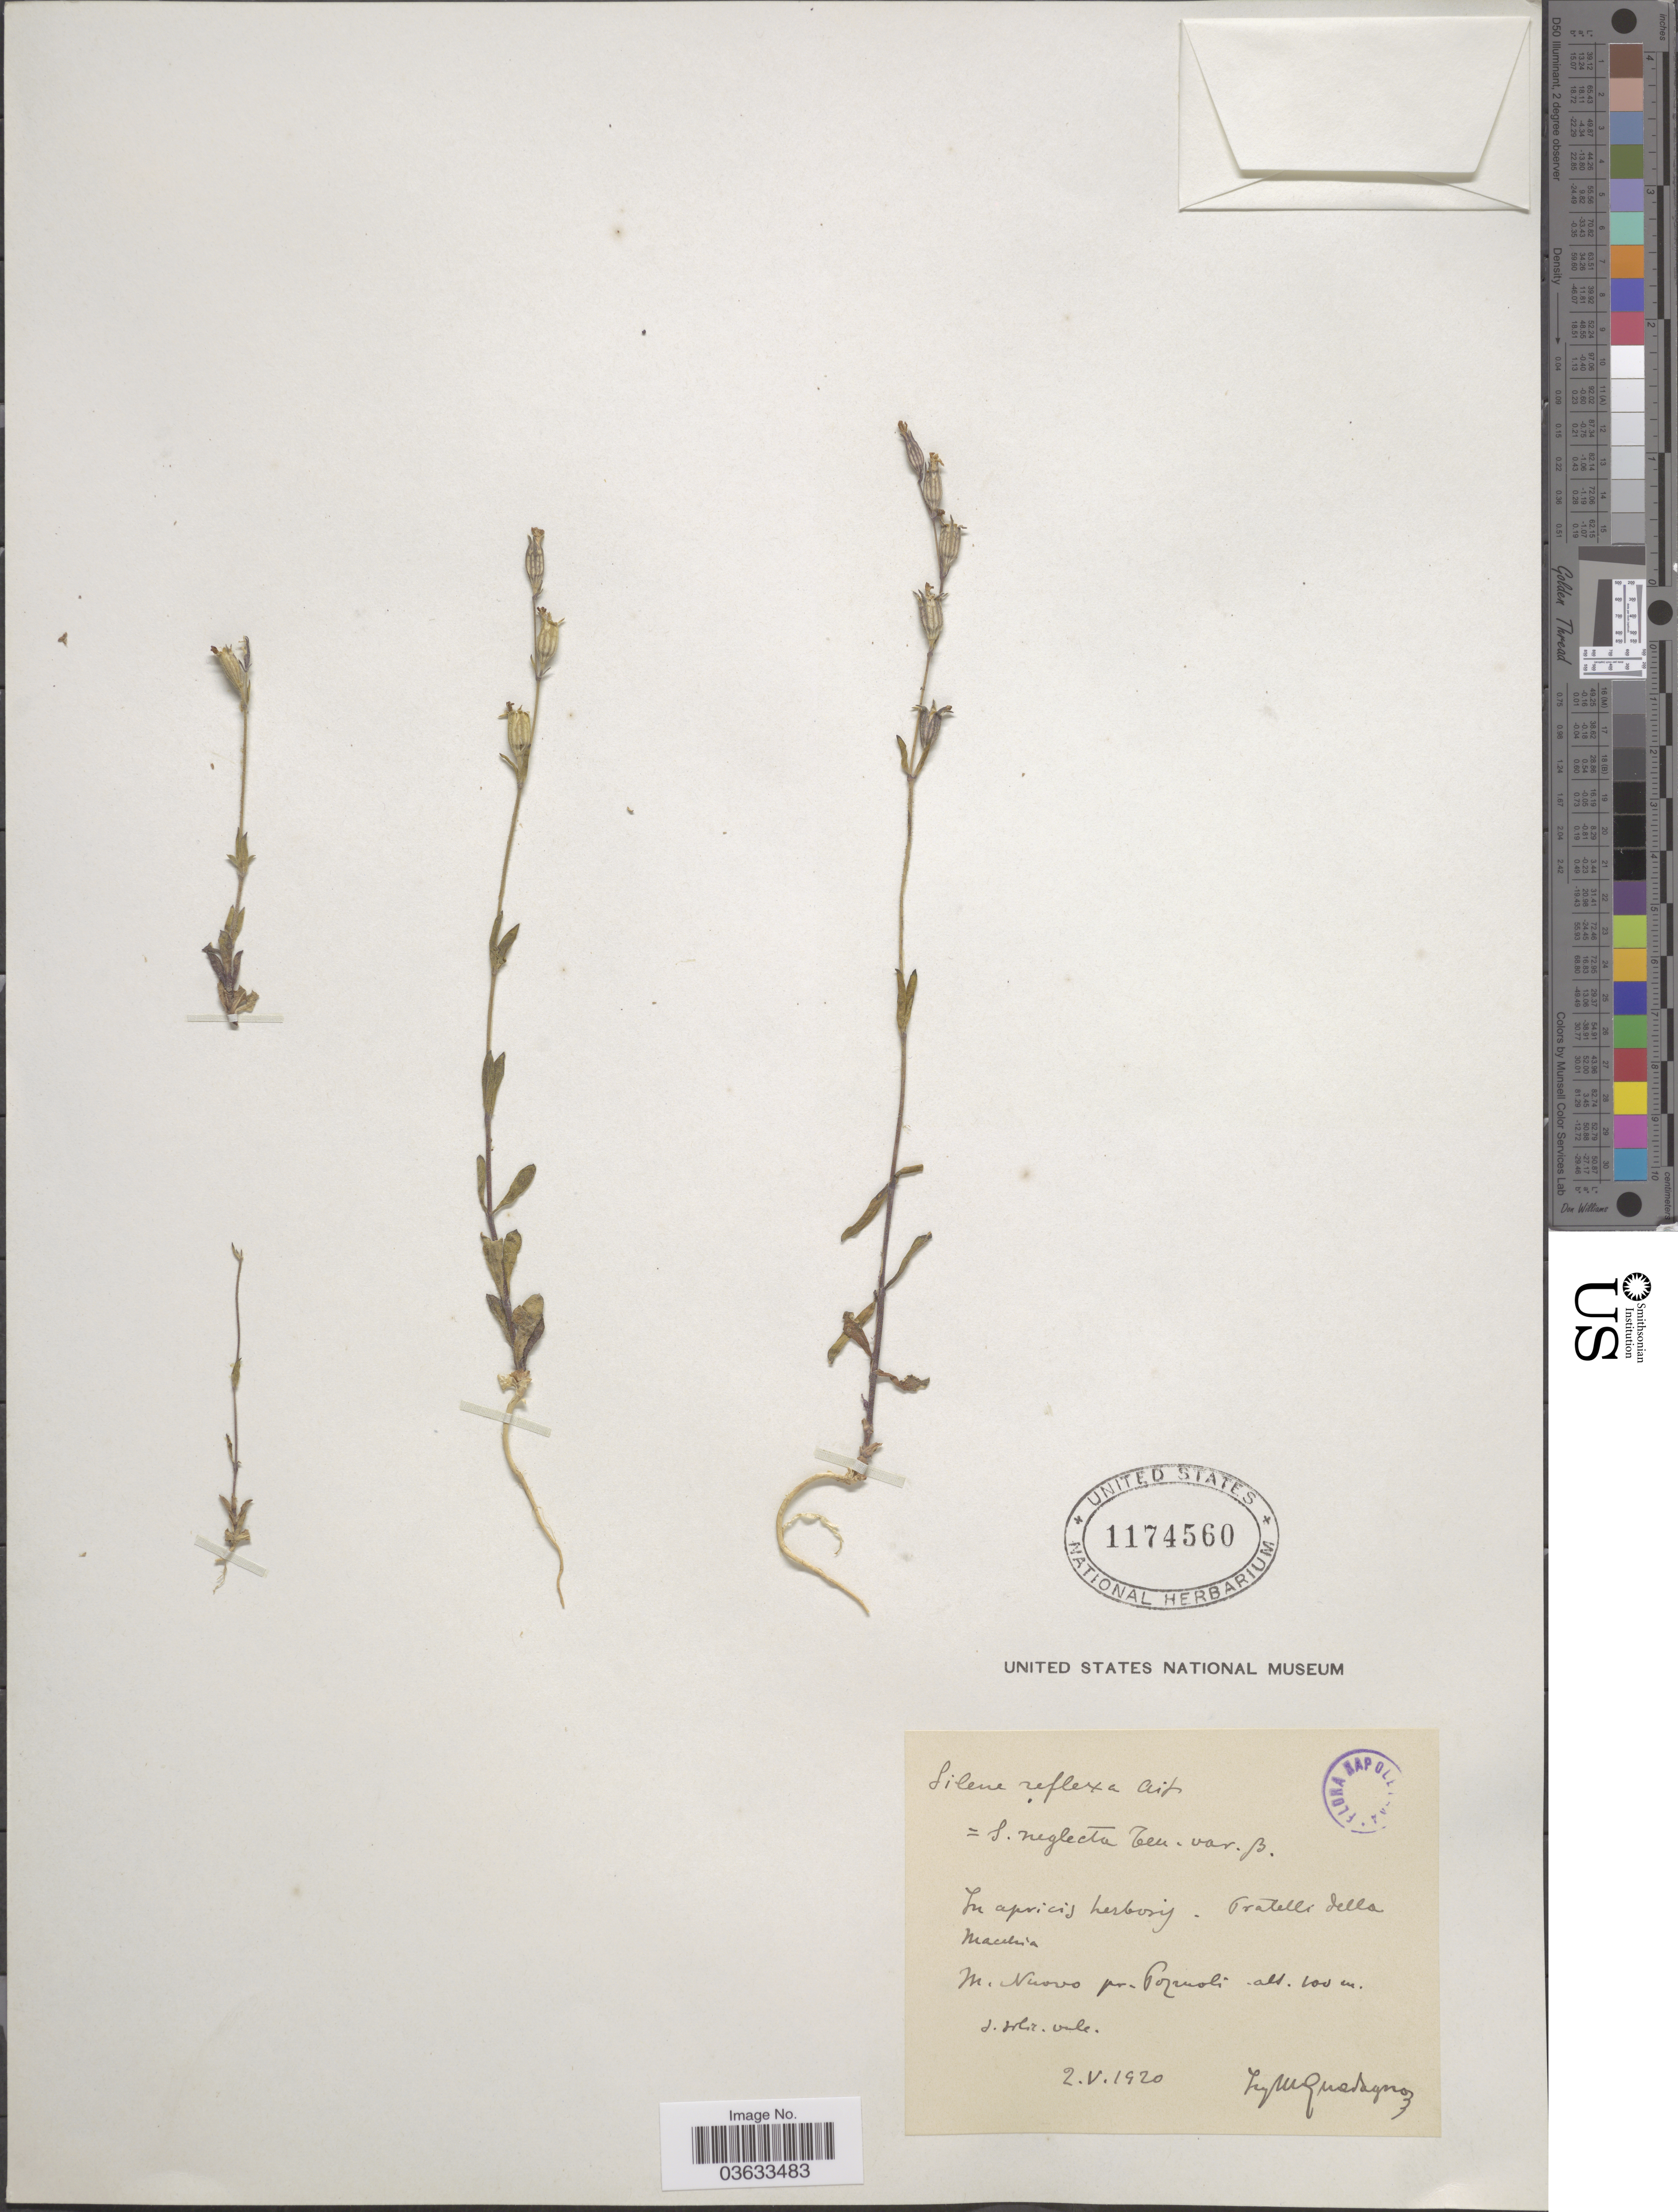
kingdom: Plantae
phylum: Tracheophyta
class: Magnoliopsida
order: Caryophyllales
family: Caryophyllaceae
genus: Silene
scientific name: Silene reflexa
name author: (L.) W.T. Aiton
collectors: M. Guadagno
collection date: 1920-05-02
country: Italy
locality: In apricis herbosis. Pratelli della Macelia. M. Nuovo pr. Pozzuoli.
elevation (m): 100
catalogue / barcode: US 1174560